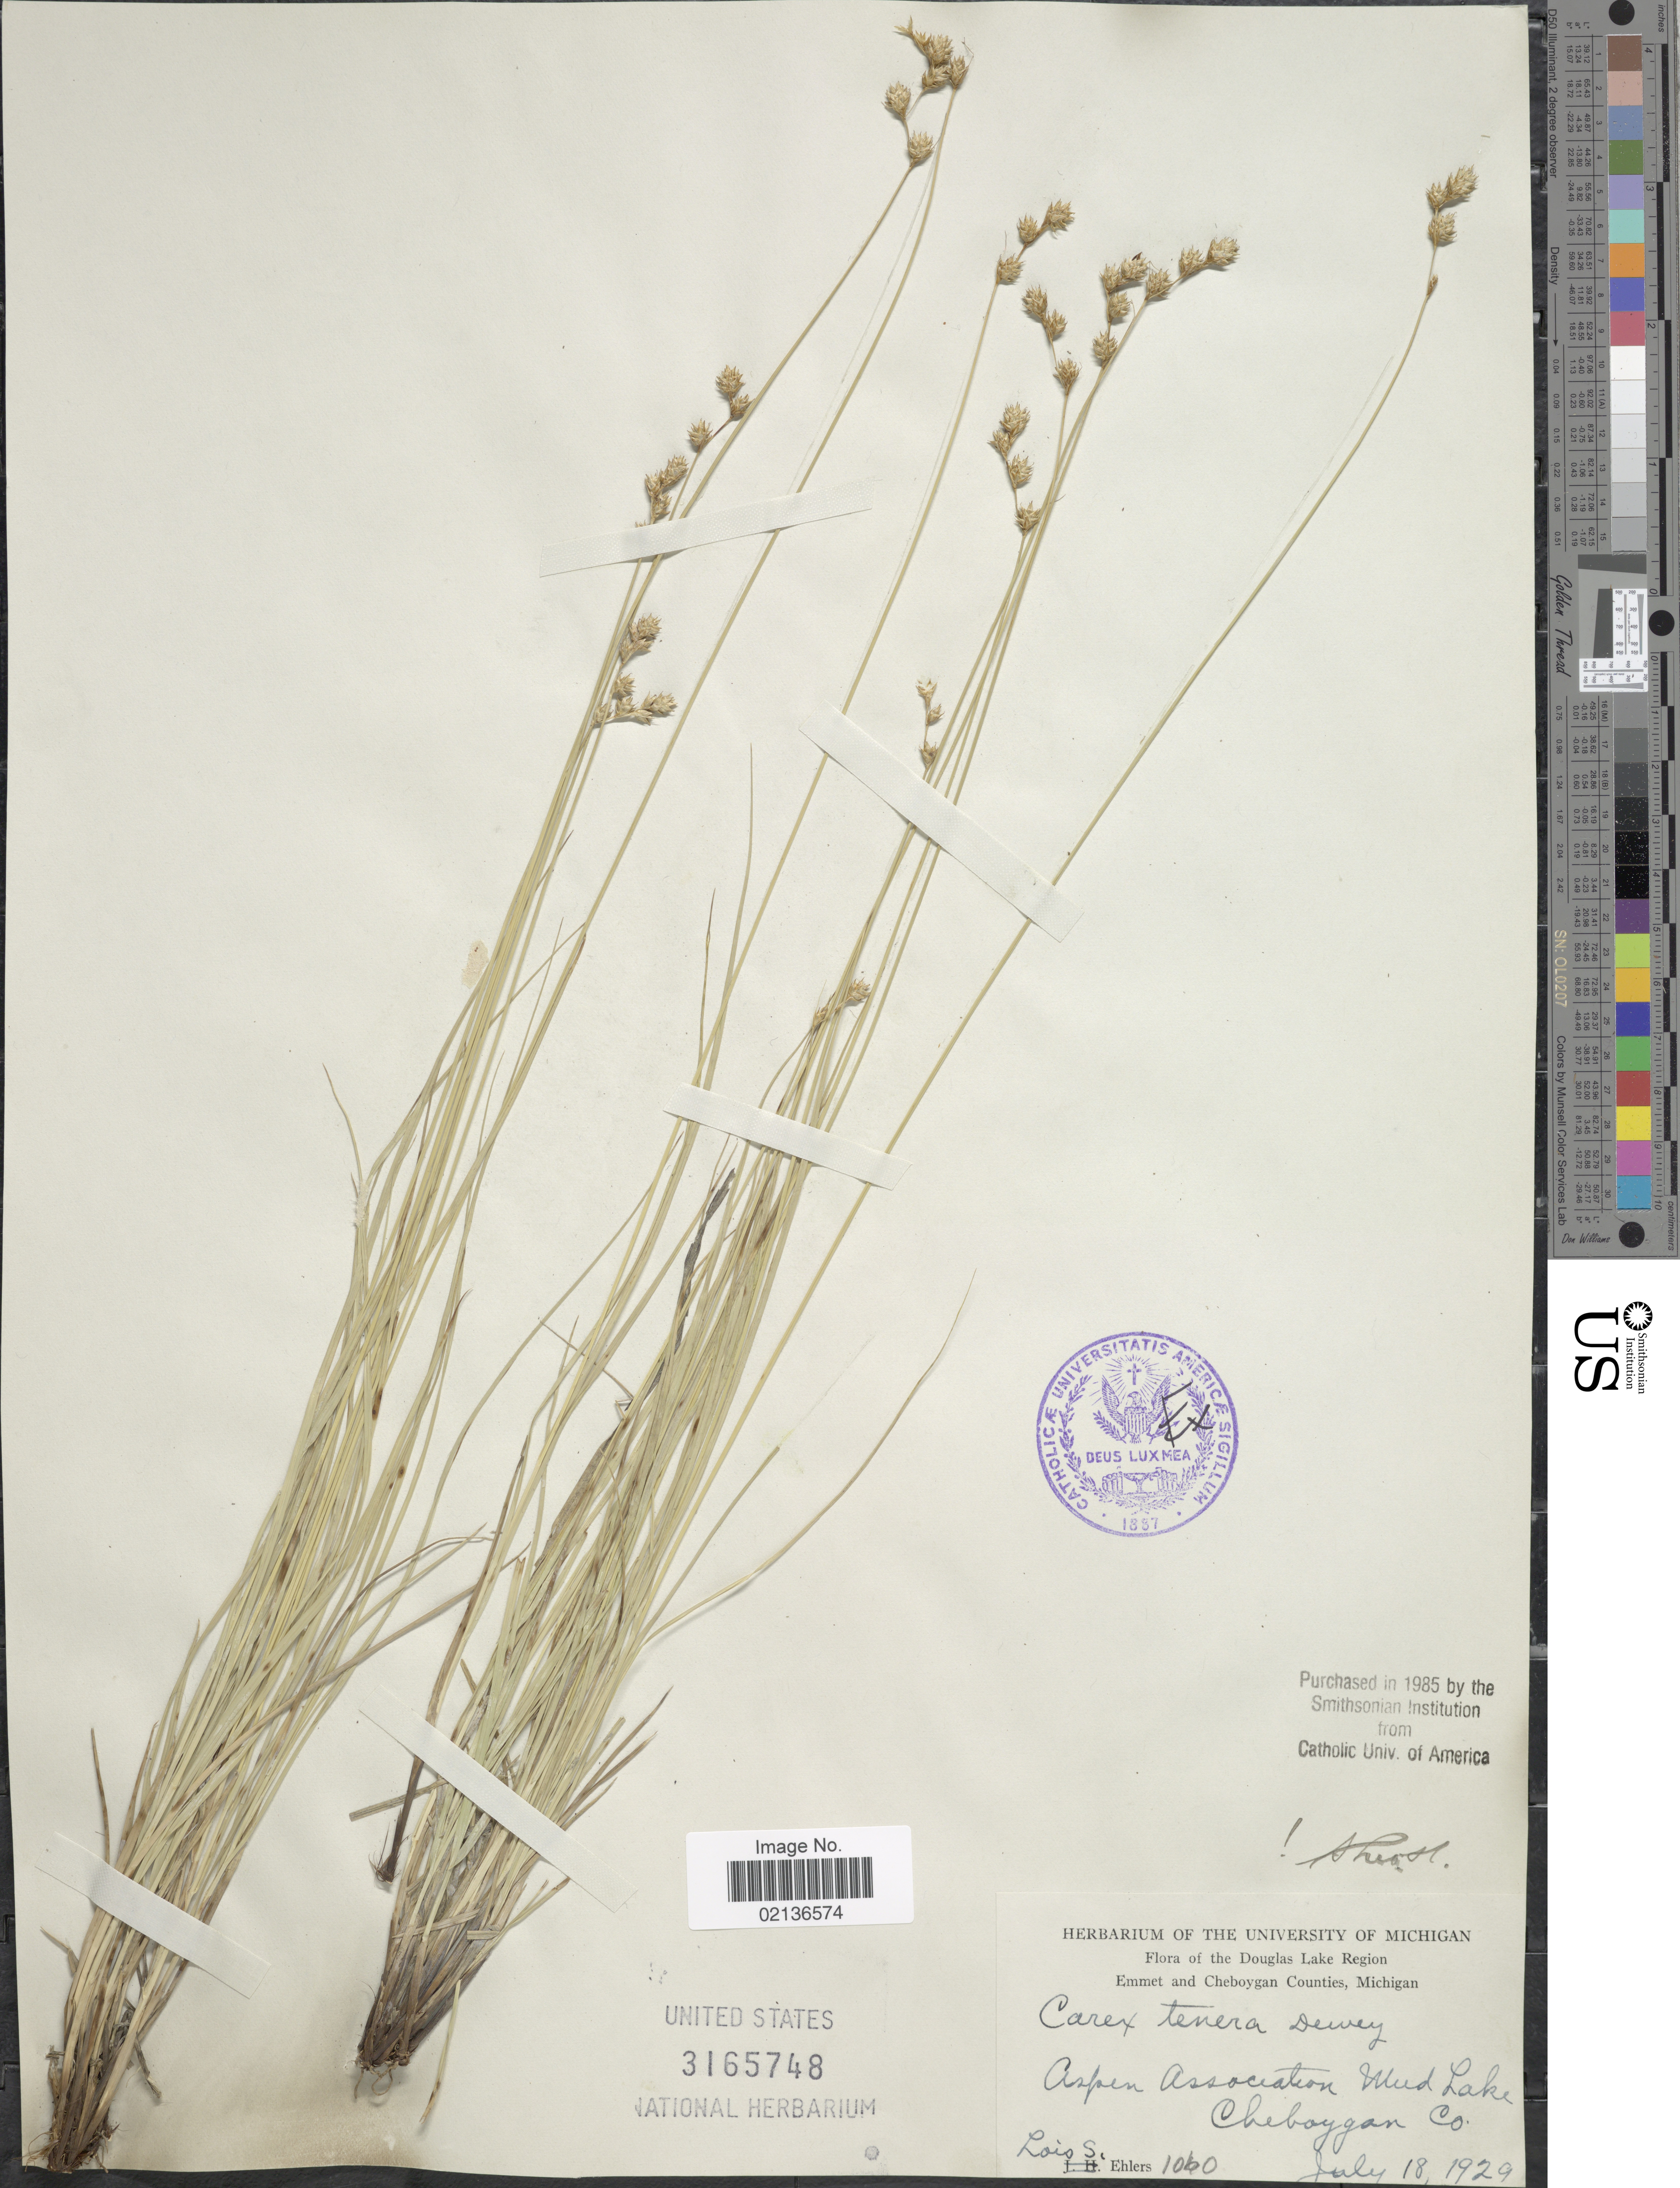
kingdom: Plantae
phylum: Tracheophyta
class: Liliopsida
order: Poales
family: Cyperaceae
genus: Carex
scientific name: Carex tenera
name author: Dewey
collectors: L. Ehlers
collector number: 1060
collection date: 1929-07-18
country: United States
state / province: Michigan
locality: The Douglas Lake Region, Emmet and Cheboygan Counties, Michigan, Aspen Association Mud Lake, Cheboygan Co.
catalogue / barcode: US 3165748